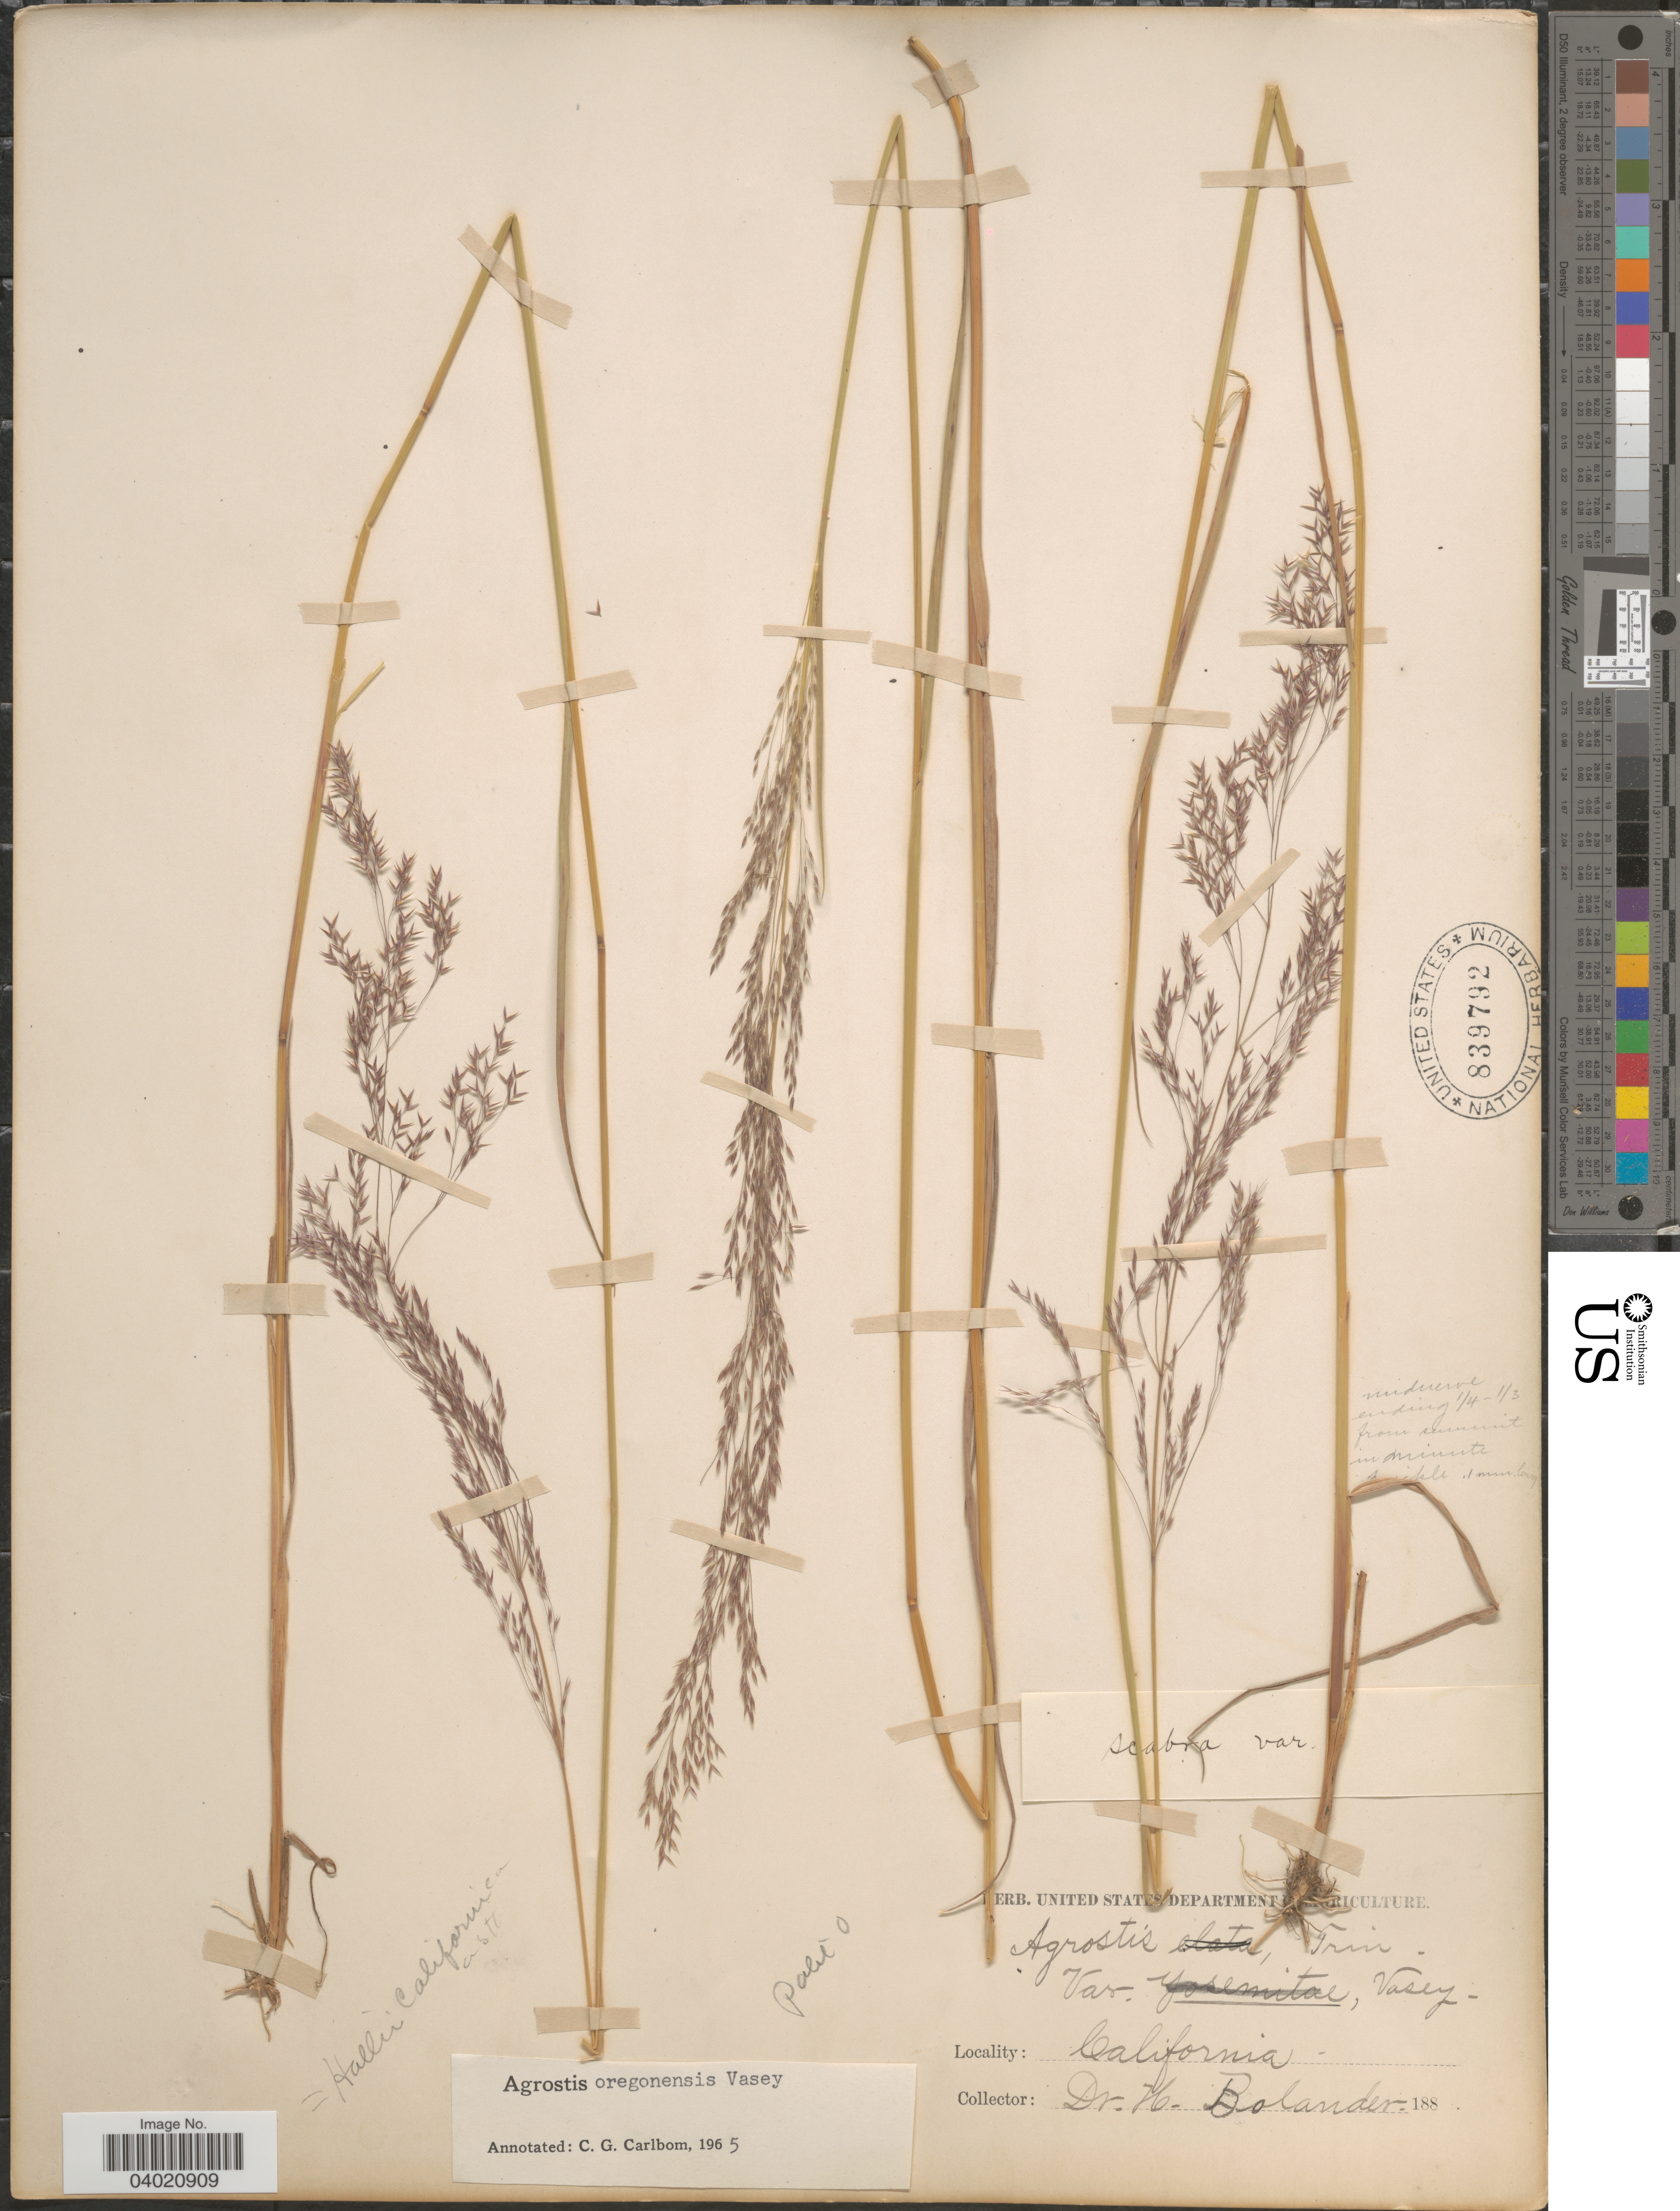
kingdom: Plantae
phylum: Tracheophyta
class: Liliopsida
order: Poales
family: Poaceae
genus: Agrostis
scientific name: Agrostis oregonensis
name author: Vasey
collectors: H. Bolander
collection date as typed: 188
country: United States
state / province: California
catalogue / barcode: US 839792